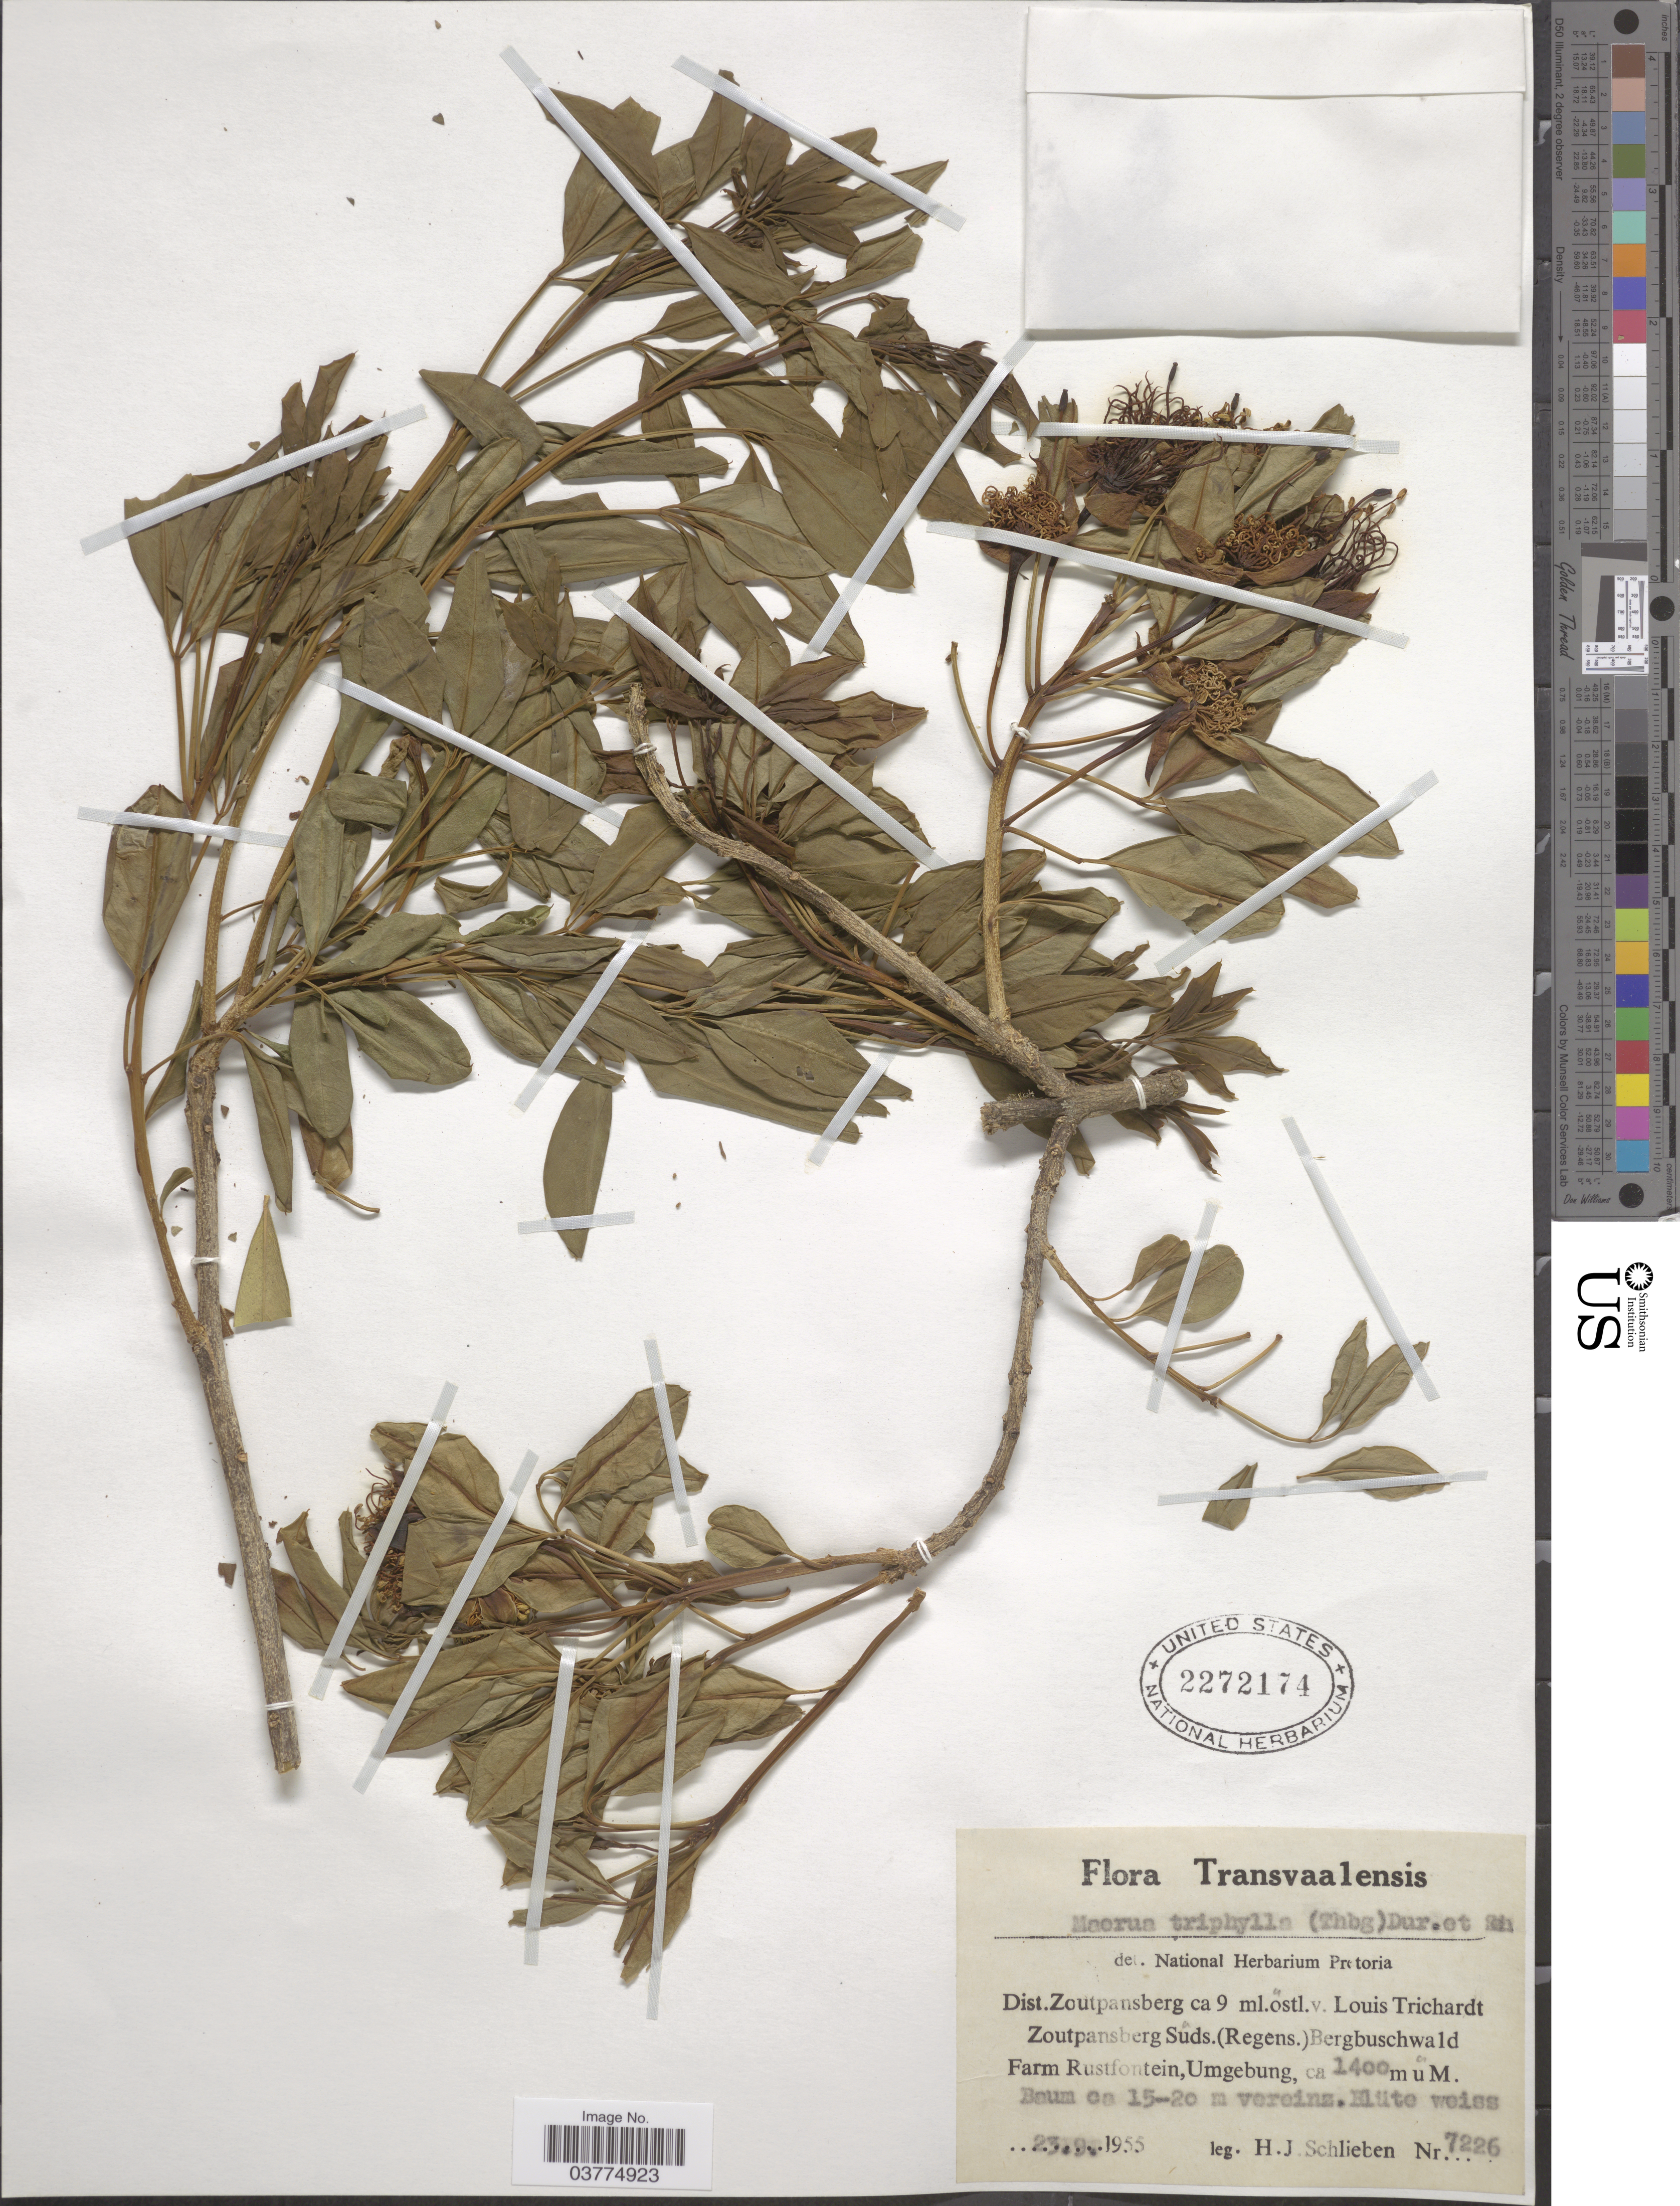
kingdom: Plantae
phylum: Tracheophyta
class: Magnoliopsida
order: Brassicales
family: Capparaceae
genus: Maerua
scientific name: Maerua triphylla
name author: (Thunb.) Durand & Schinz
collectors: H. J. Schlieben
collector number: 7226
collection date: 1955-09-23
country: South Africa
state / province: Limpopo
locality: Transvaalensis. Dist. Zoutpansberg ca 9 ml.ostl.v.Louis Trichardt Zoutpansberg Suds. (Regens.) Bergbuschwald Farm Rustfontein, Umgebung.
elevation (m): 1400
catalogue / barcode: US 2272174